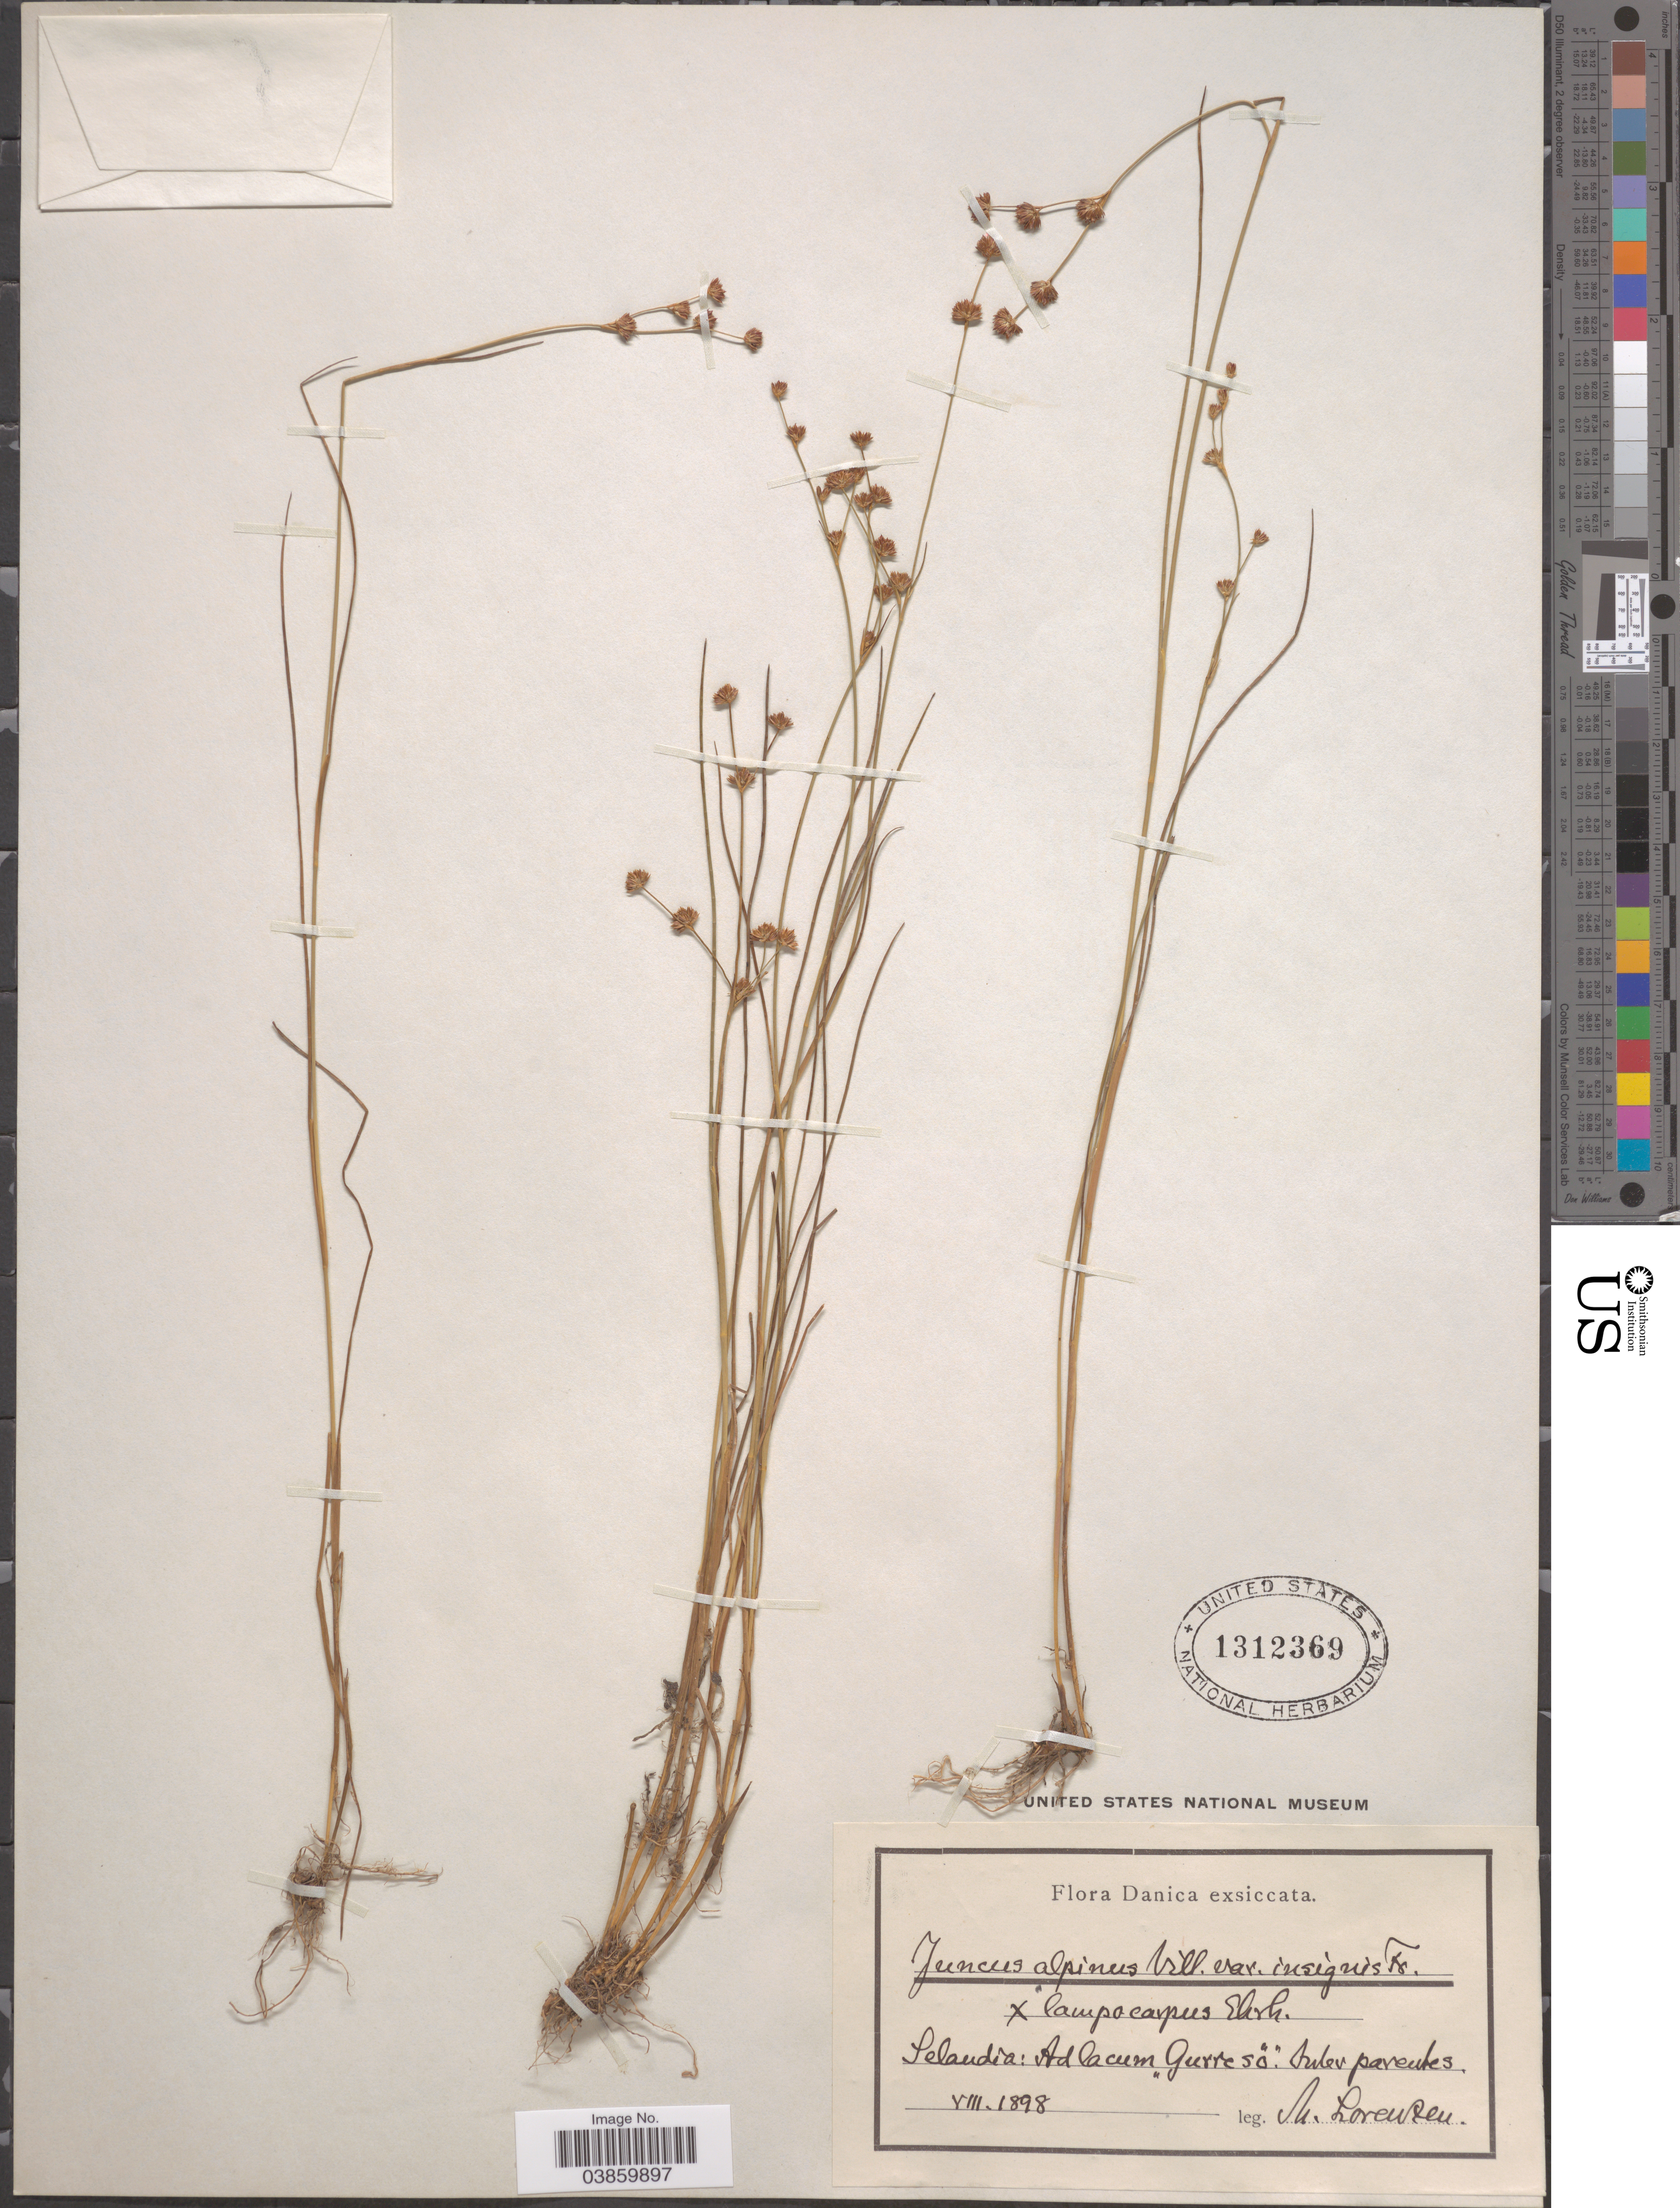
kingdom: Plantae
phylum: Tracheophyta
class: Liliopsida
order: Poales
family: Juncaceae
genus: Juncus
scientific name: Juncus alpinus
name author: Vill.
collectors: M. Lorenzen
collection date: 1898-08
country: Denmark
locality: Danica. Selandia: Ad lacum Gurre sö.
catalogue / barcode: US 1312369